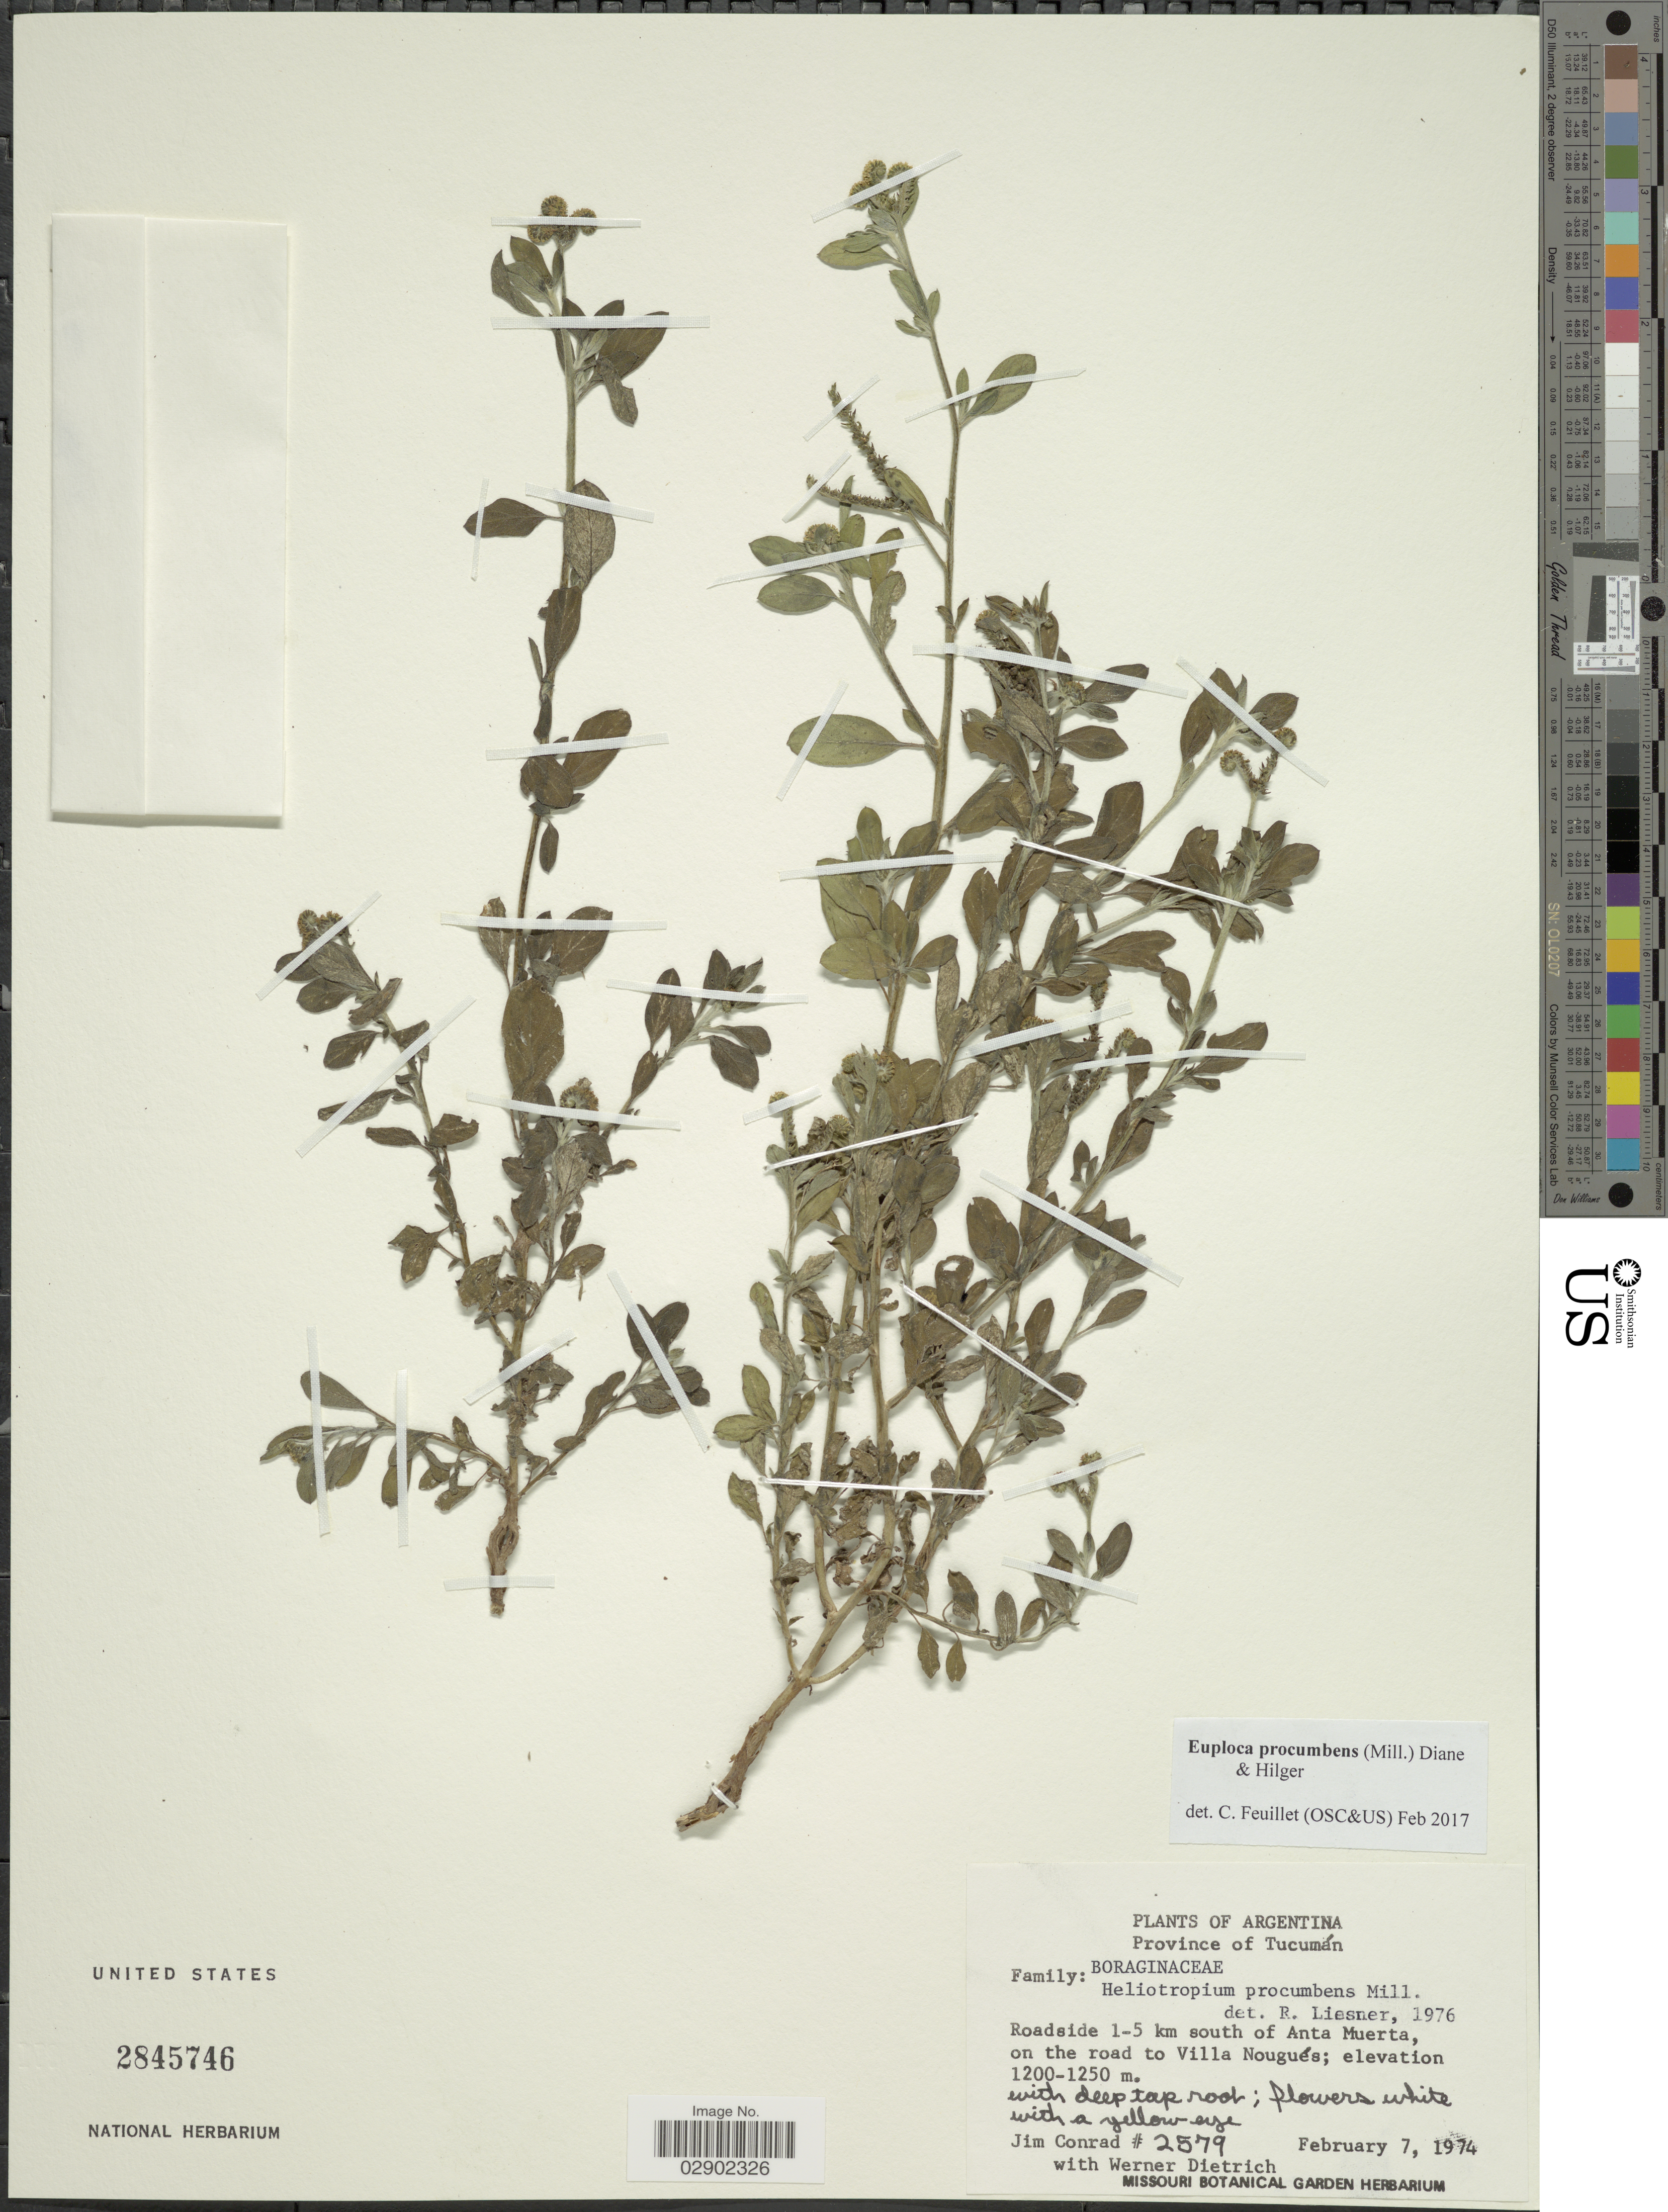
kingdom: Plantae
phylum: Tracheophyta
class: Magnoliopsida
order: Boraginales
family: Heliotropiaceae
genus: Euploca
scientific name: Euploca procumbens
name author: (Mill.) Diane & Hilger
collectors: J. Conrad & W. Dietrich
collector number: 2579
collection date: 1974-02-07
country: Argentina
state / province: Tucuman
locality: Roadside 1-5 km south of Anta Muerta, on the road to Villa Nougués.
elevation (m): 1200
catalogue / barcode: US 2845746